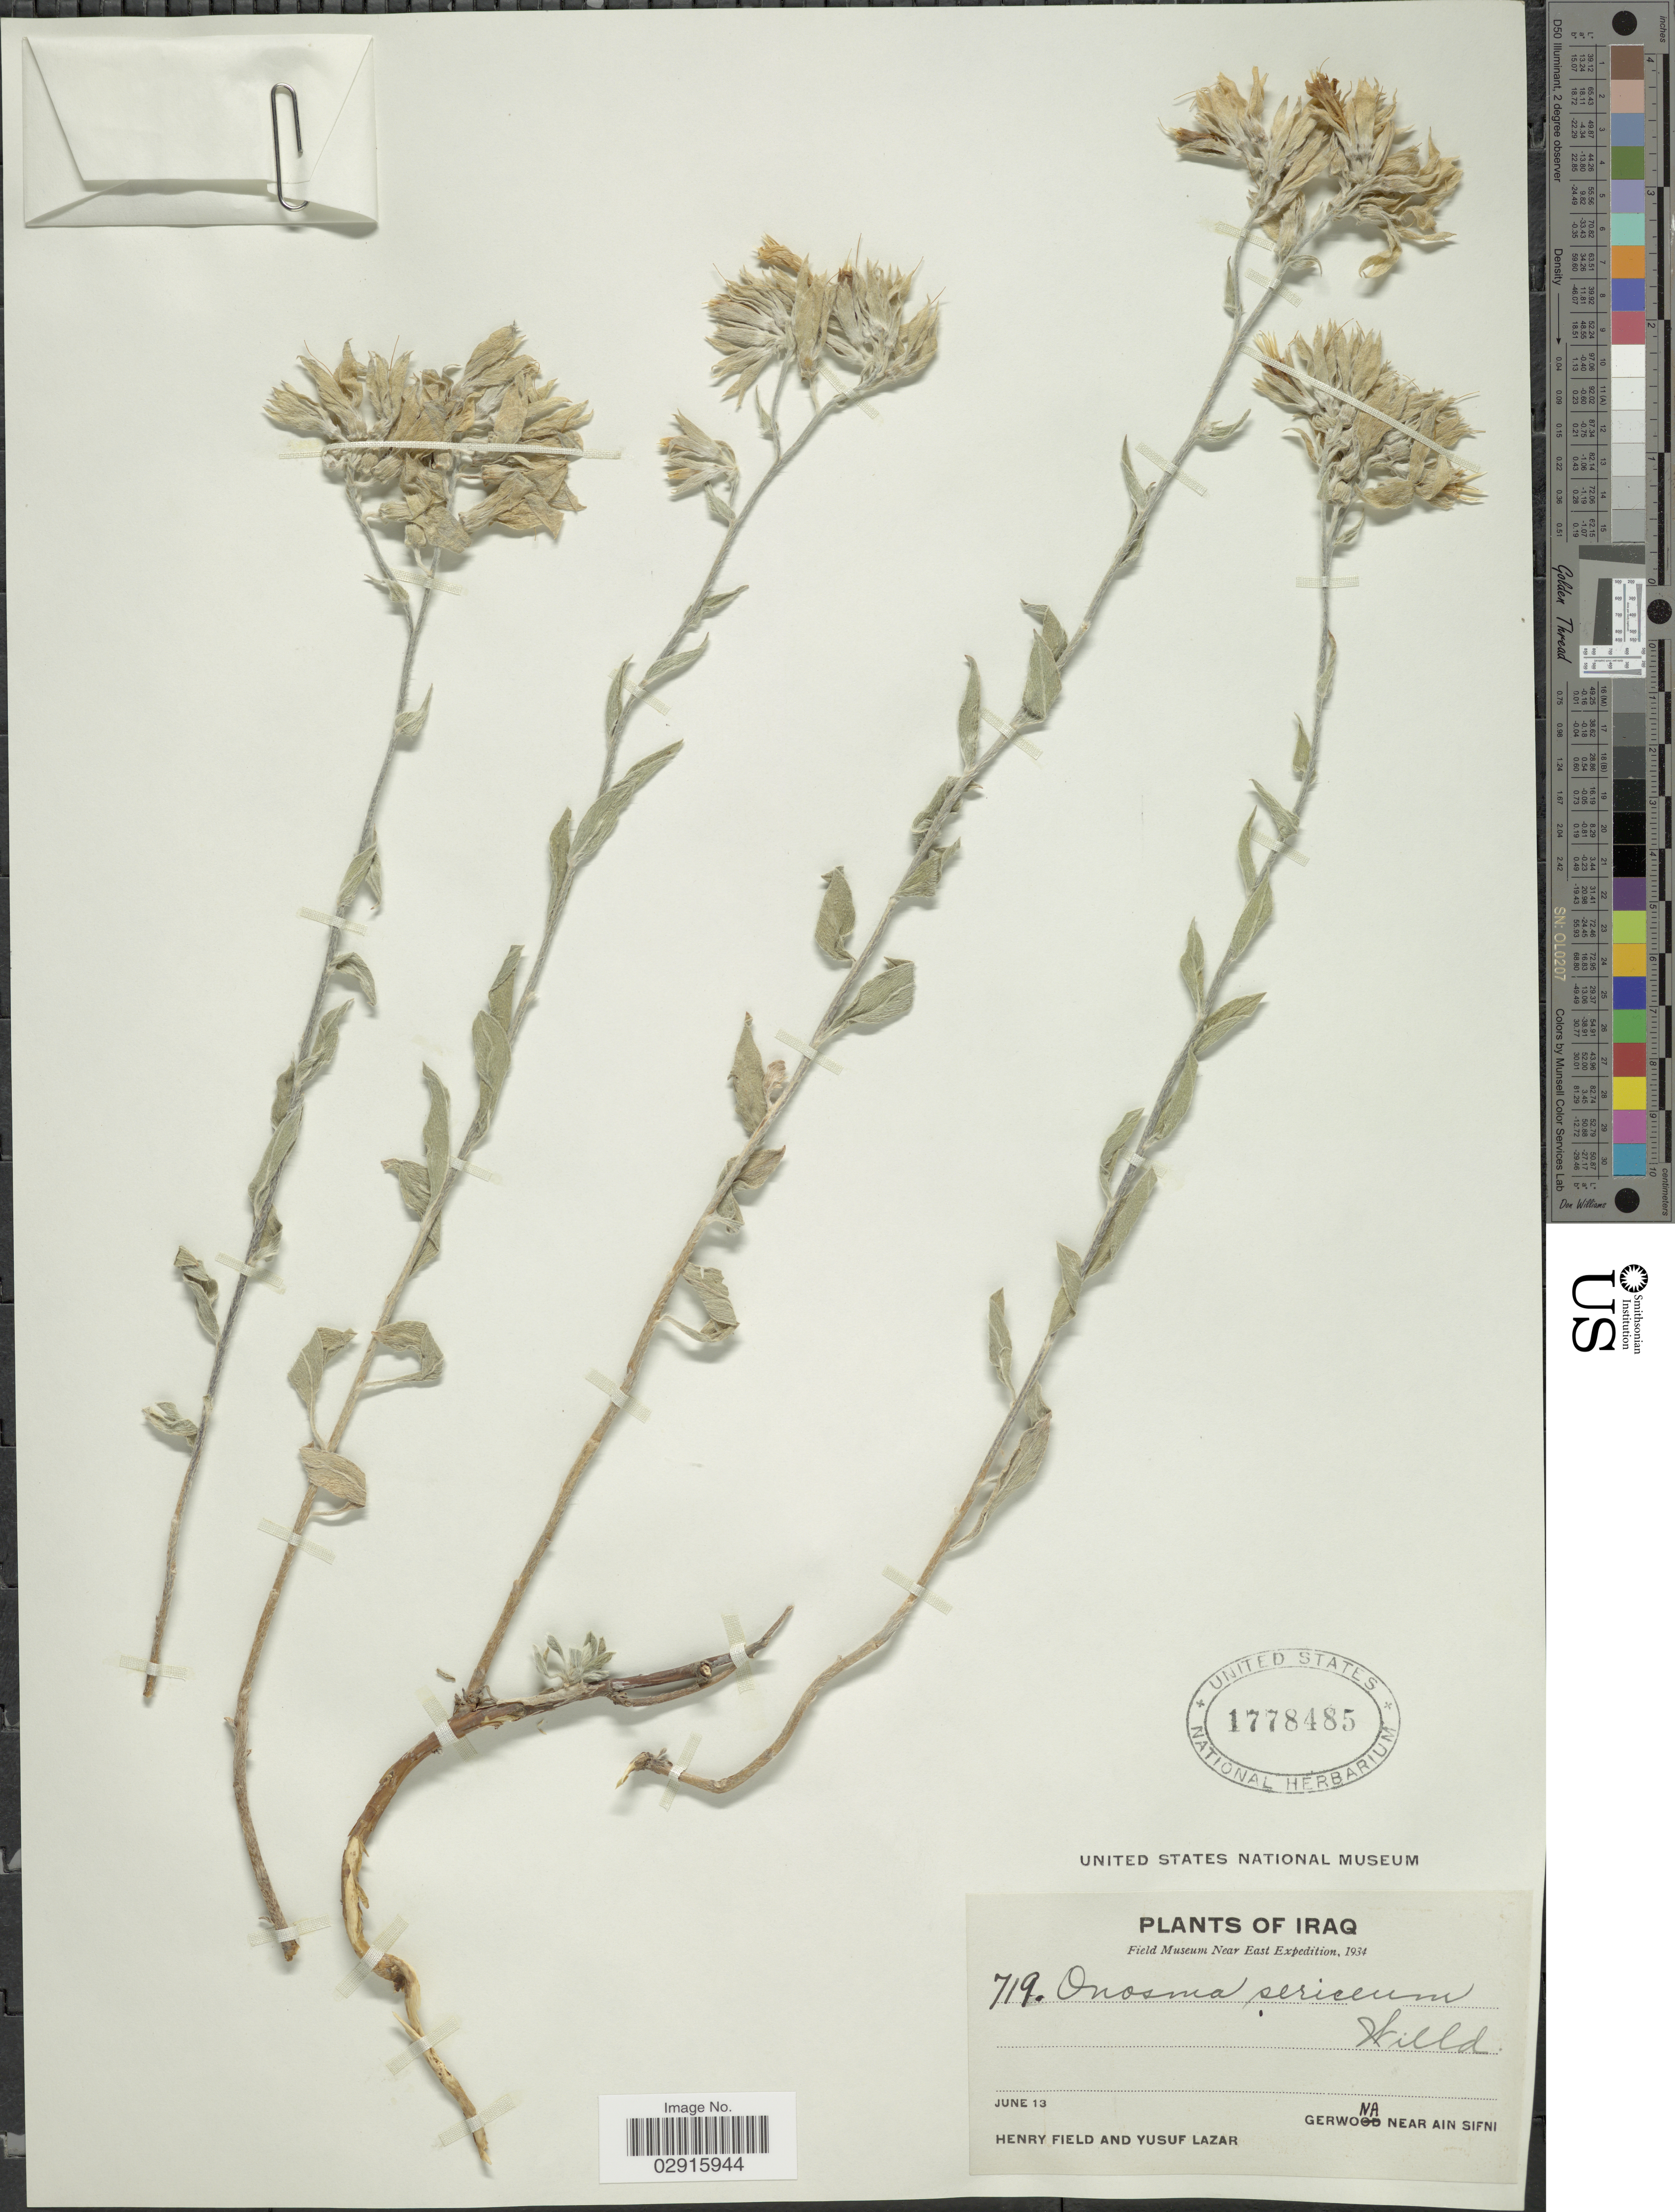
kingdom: Plantae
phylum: Tracheophyta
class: Magnoliopsida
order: Boraginales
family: Boraginaceae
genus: Onosma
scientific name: Onosma sericea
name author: Willd.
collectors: H. Field & Y. Lazar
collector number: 719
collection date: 1934-06-13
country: Iraq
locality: Gerwona near Ain Sifni.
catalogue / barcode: US 1778485